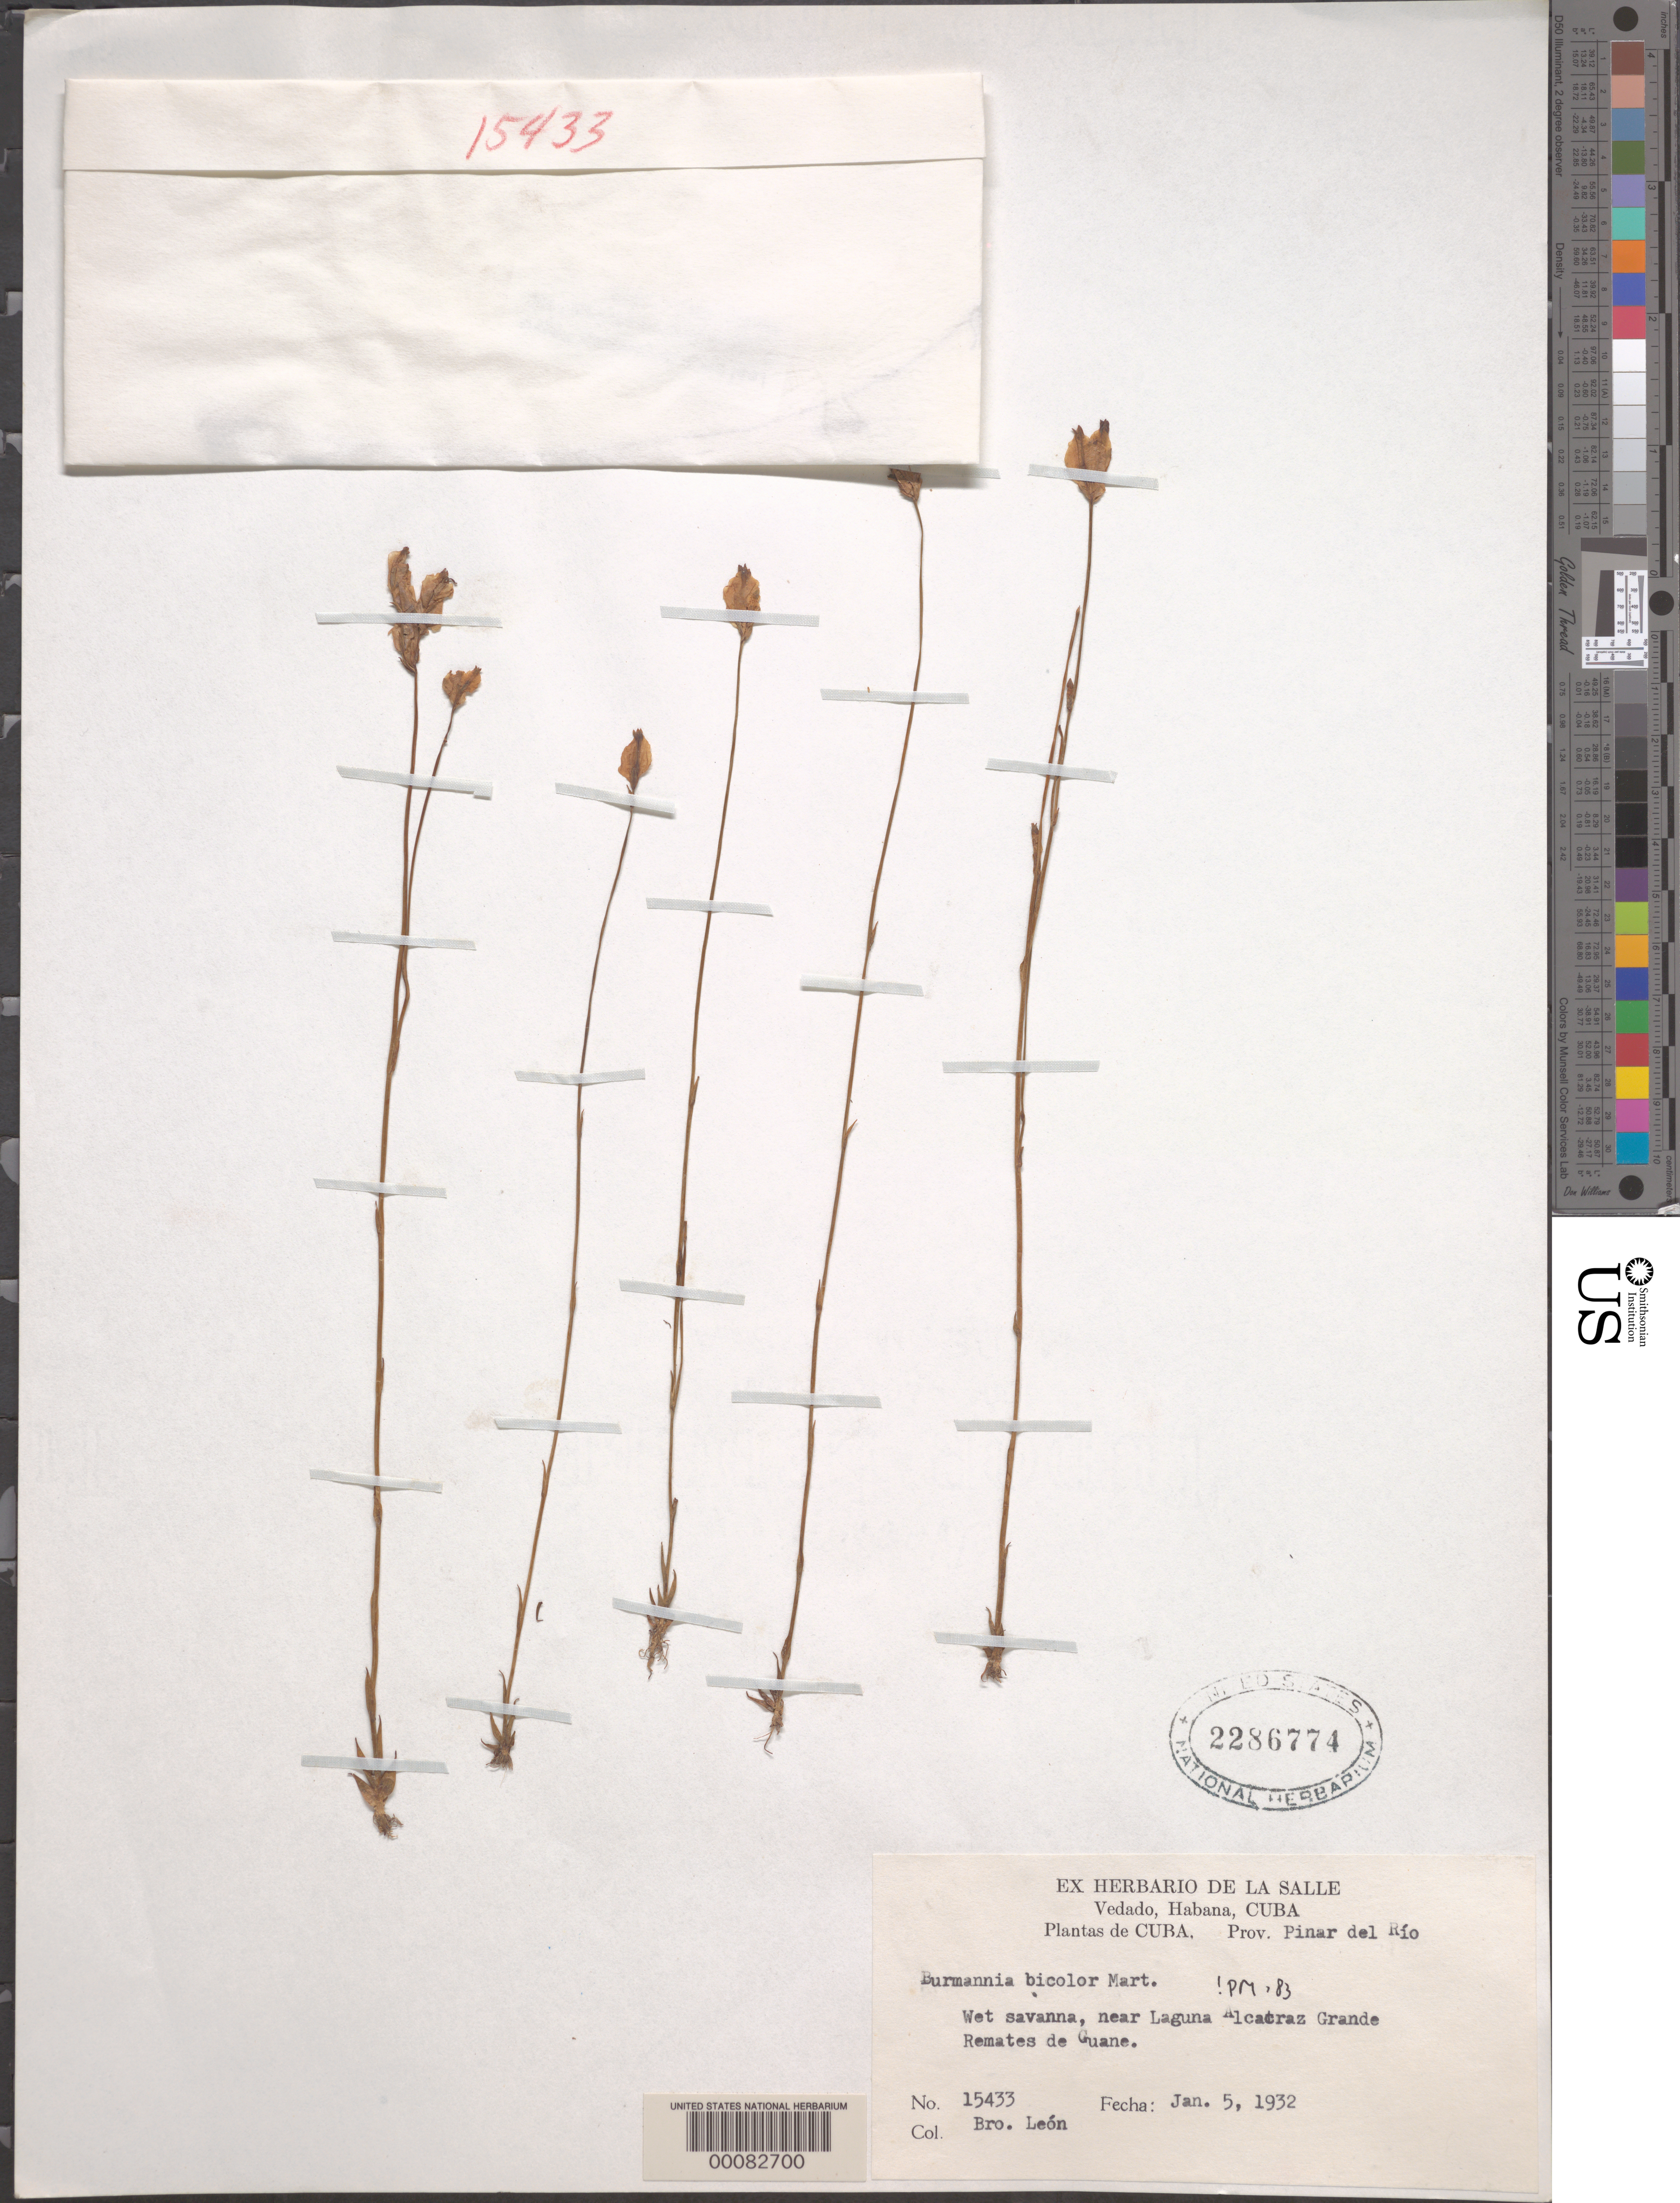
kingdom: Plantae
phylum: Tracheophyta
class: Liliopsida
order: Dioscoreales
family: Burmanniaceae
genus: Burmannia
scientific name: Burmannia bicolor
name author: Mart.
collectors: Bro. León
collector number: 15433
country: Cuba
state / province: Pinar del Río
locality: Near Laguna Alcacarz Grande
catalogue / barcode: US 2286774